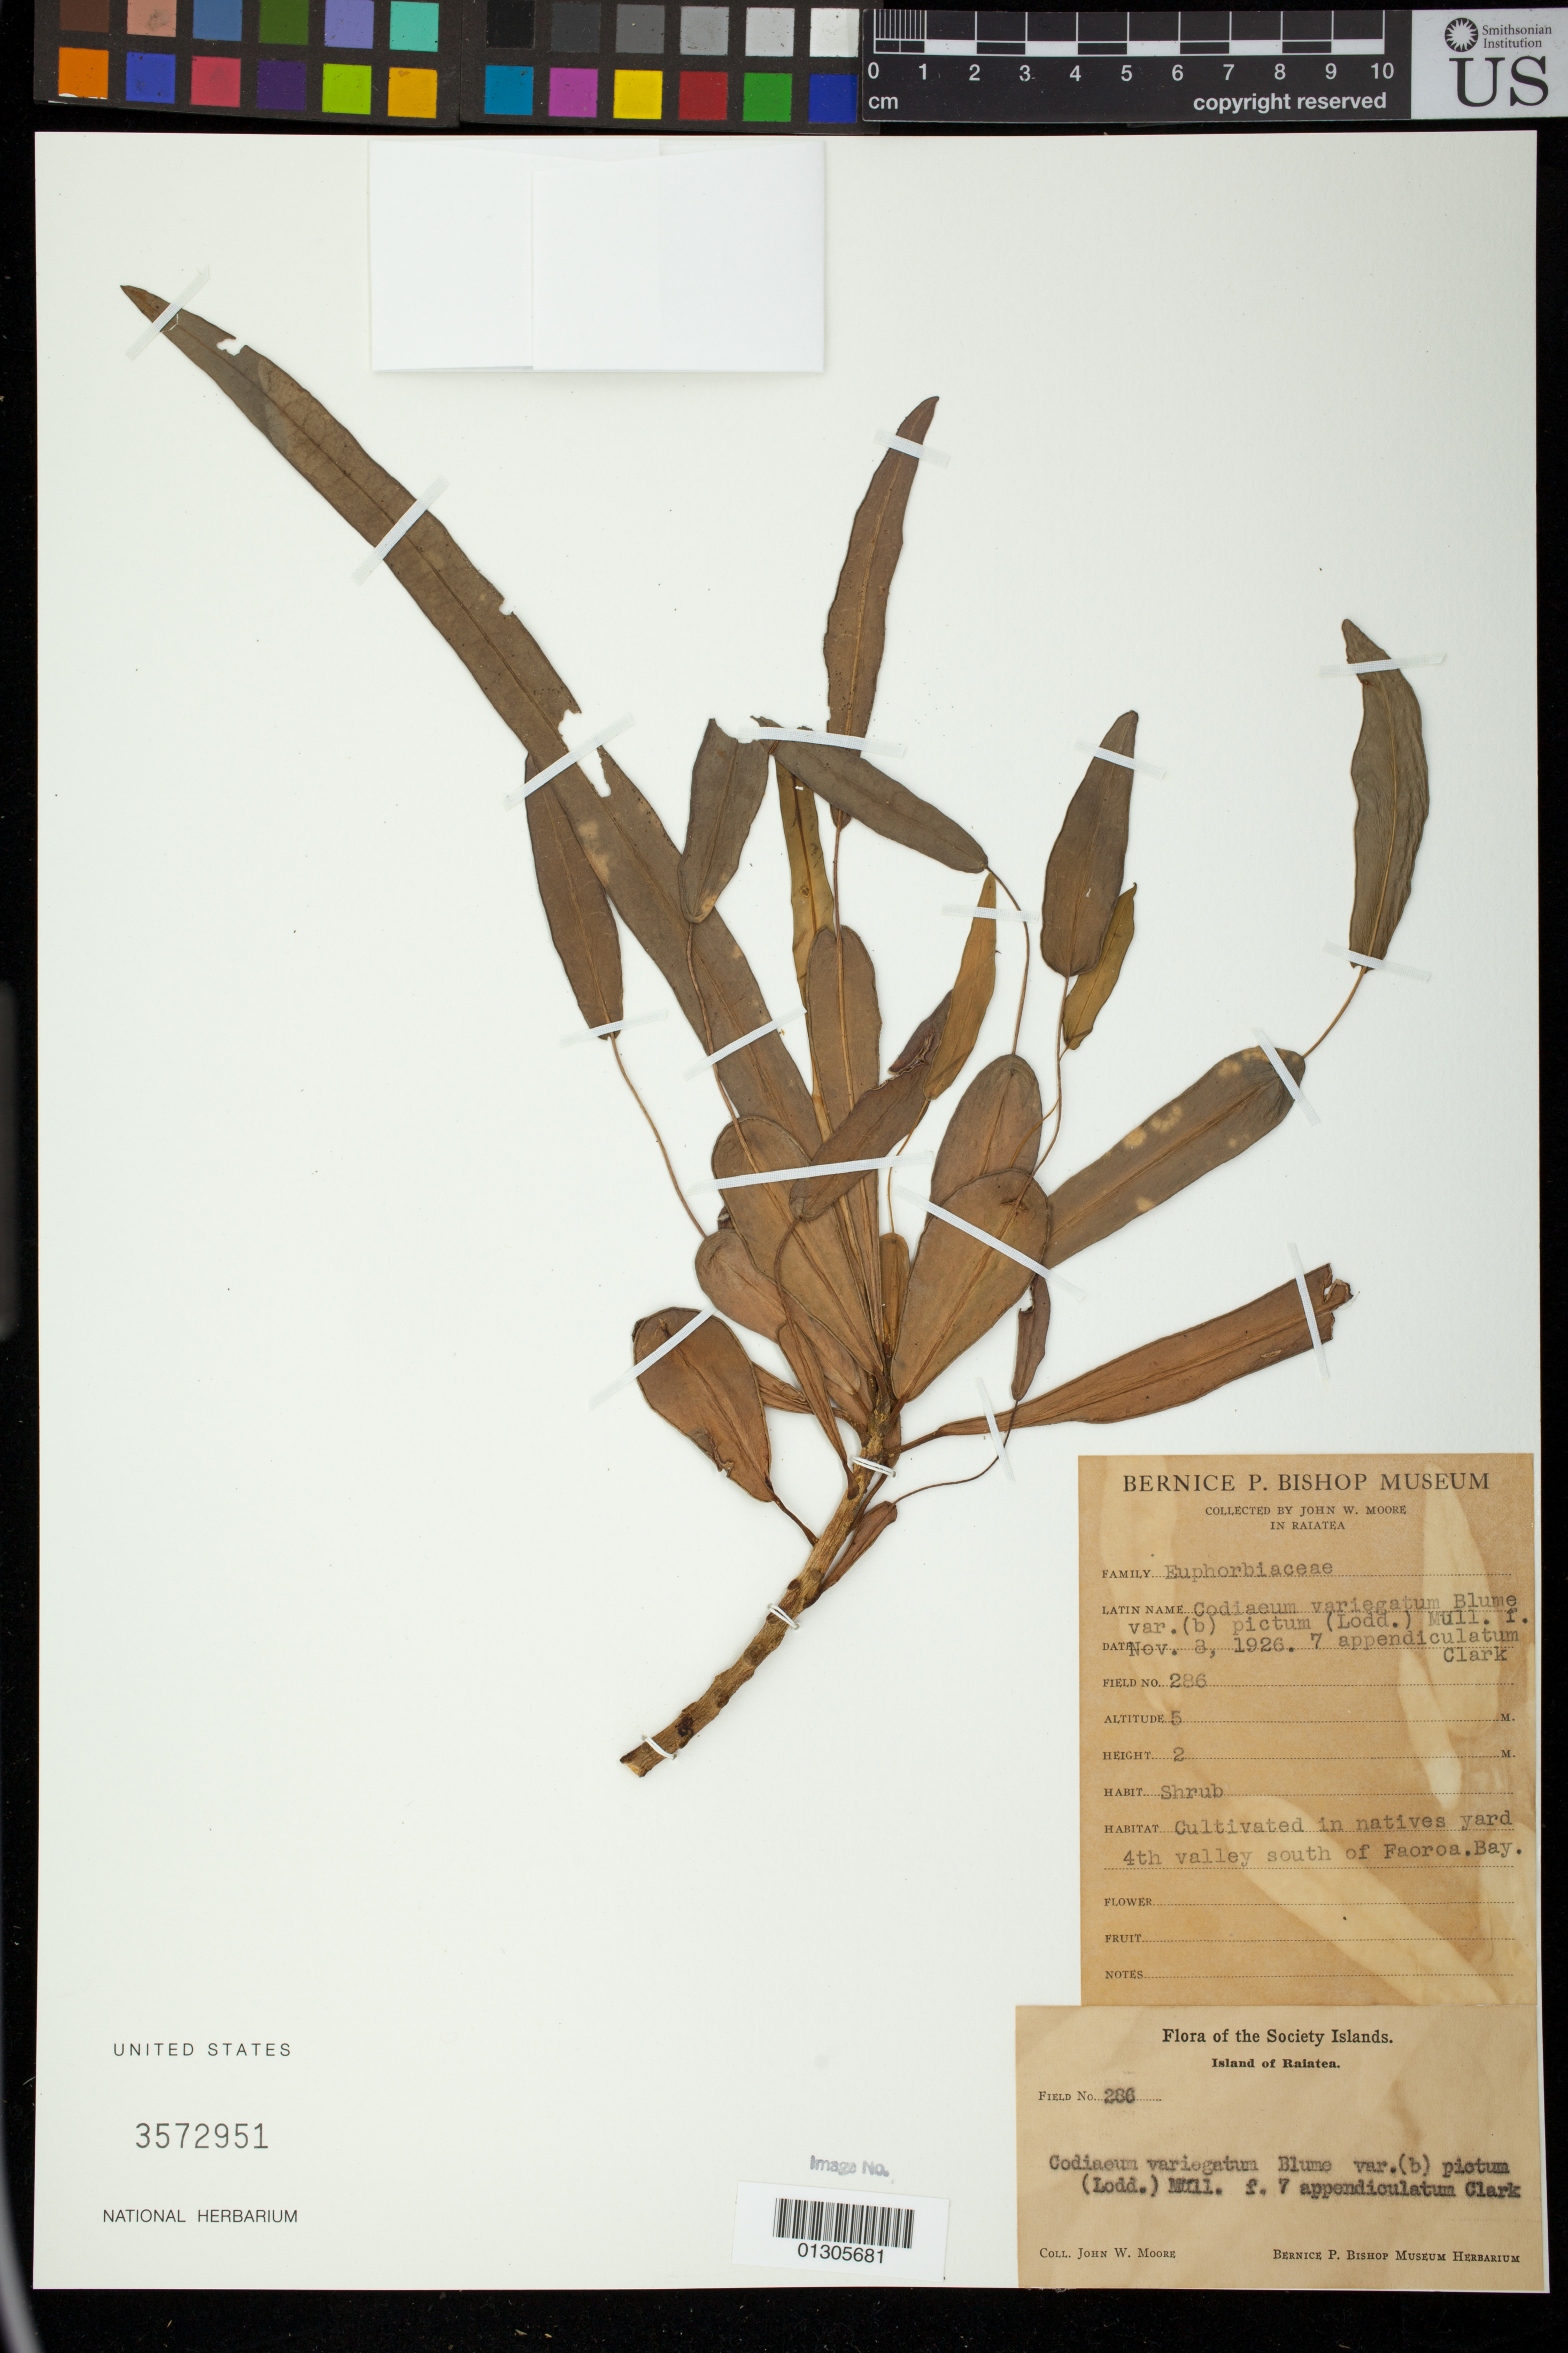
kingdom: Plantae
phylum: Tracheophyta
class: Magnoliopsida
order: Malpighiales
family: Euphorbiaceae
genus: Codiaeum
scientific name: Codiaeum variegatum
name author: (L.) Rumph. ex A. Juss.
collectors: J. Moore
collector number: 286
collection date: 1926-11-08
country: French Polynesia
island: Raiatea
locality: Island of Raiatea. Cultivated in natives yard 4th valley south of Faoroa Bay.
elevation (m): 5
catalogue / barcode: US 3572951